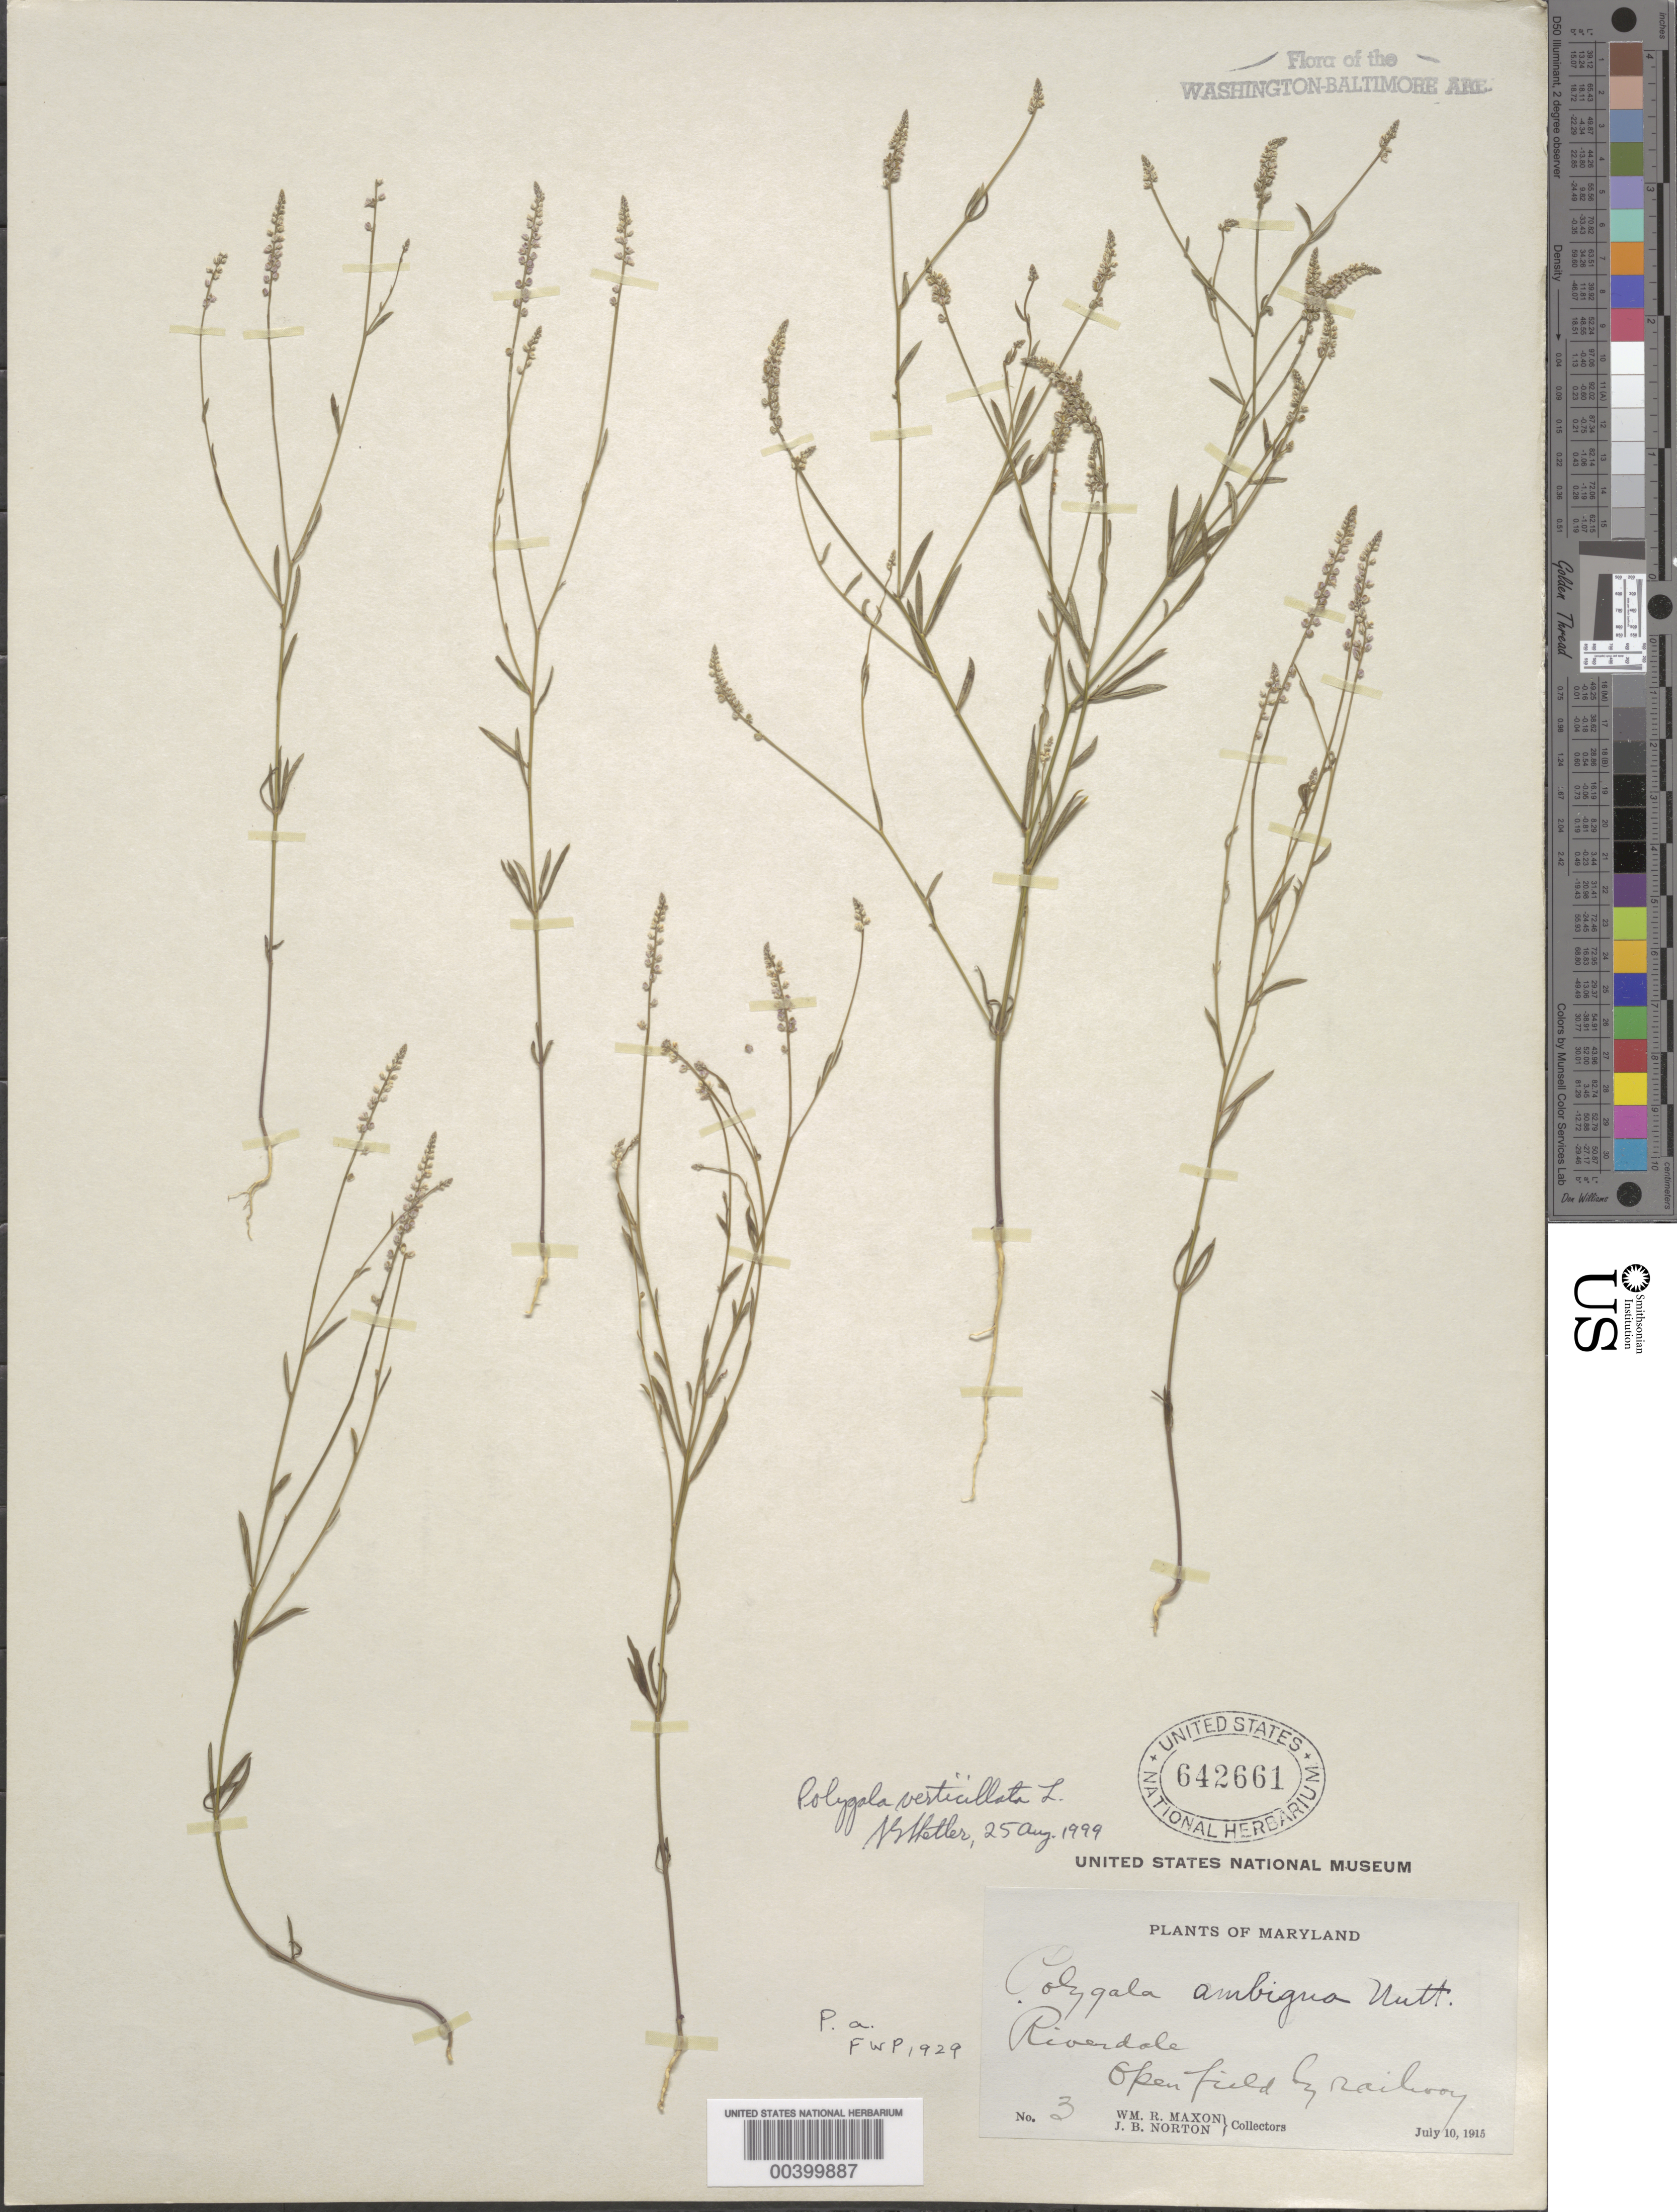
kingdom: Plantae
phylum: Tracheophyta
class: Magnoliopsida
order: Fabales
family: Polygalaceae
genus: Polygala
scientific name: Polygala verticillata var. ambigua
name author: (Nutt.) Alph. Wood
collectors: W. R. Maxon & J. Norton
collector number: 3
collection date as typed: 10 Jul 1915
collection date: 1915-07-10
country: United States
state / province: Maryland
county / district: Prince George's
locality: Riverdale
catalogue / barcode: US 642661